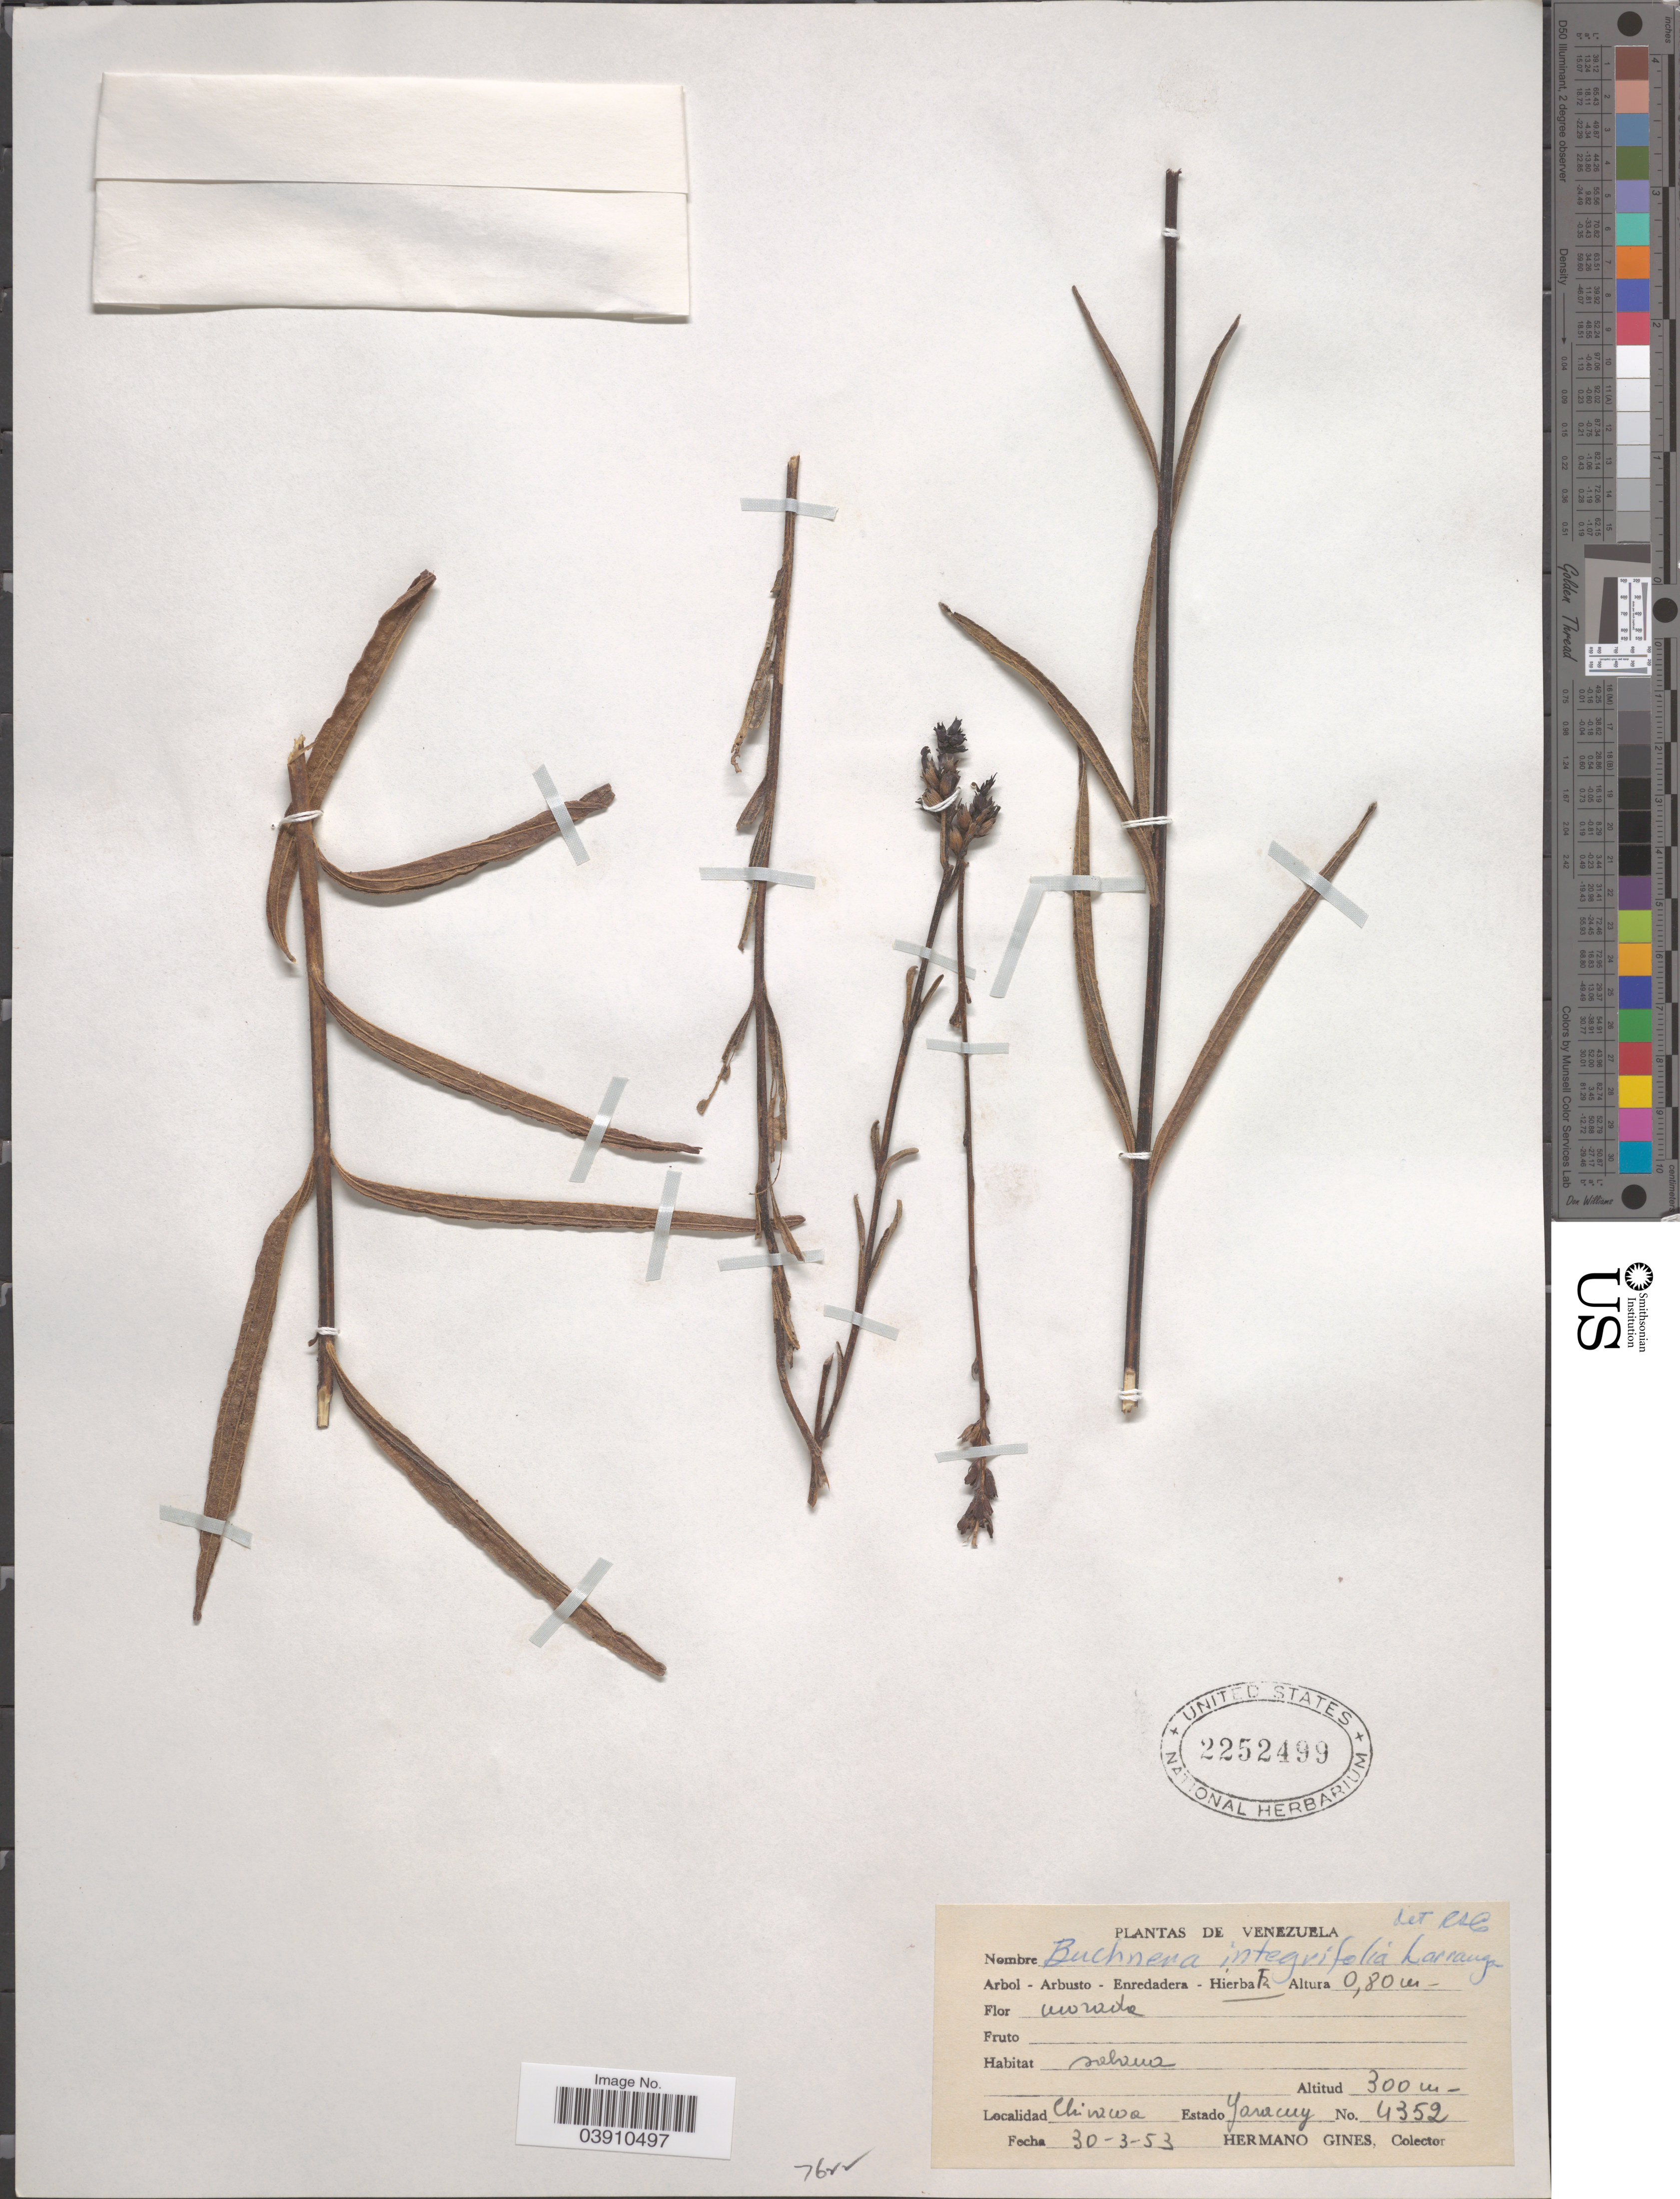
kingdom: Plantae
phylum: Tracheophyta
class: Magnoliopsida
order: Lamiales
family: Orobanchaceae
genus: Buchnera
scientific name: Buchnera integrifolia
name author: Larrañaga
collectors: Bro. Gines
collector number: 4352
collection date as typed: Transcribed d/m/y: 30/3/53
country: Venezuela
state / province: Yaracuy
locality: Chivacoa. Estado Yaracuy.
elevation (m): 300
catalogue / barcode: US 2252499